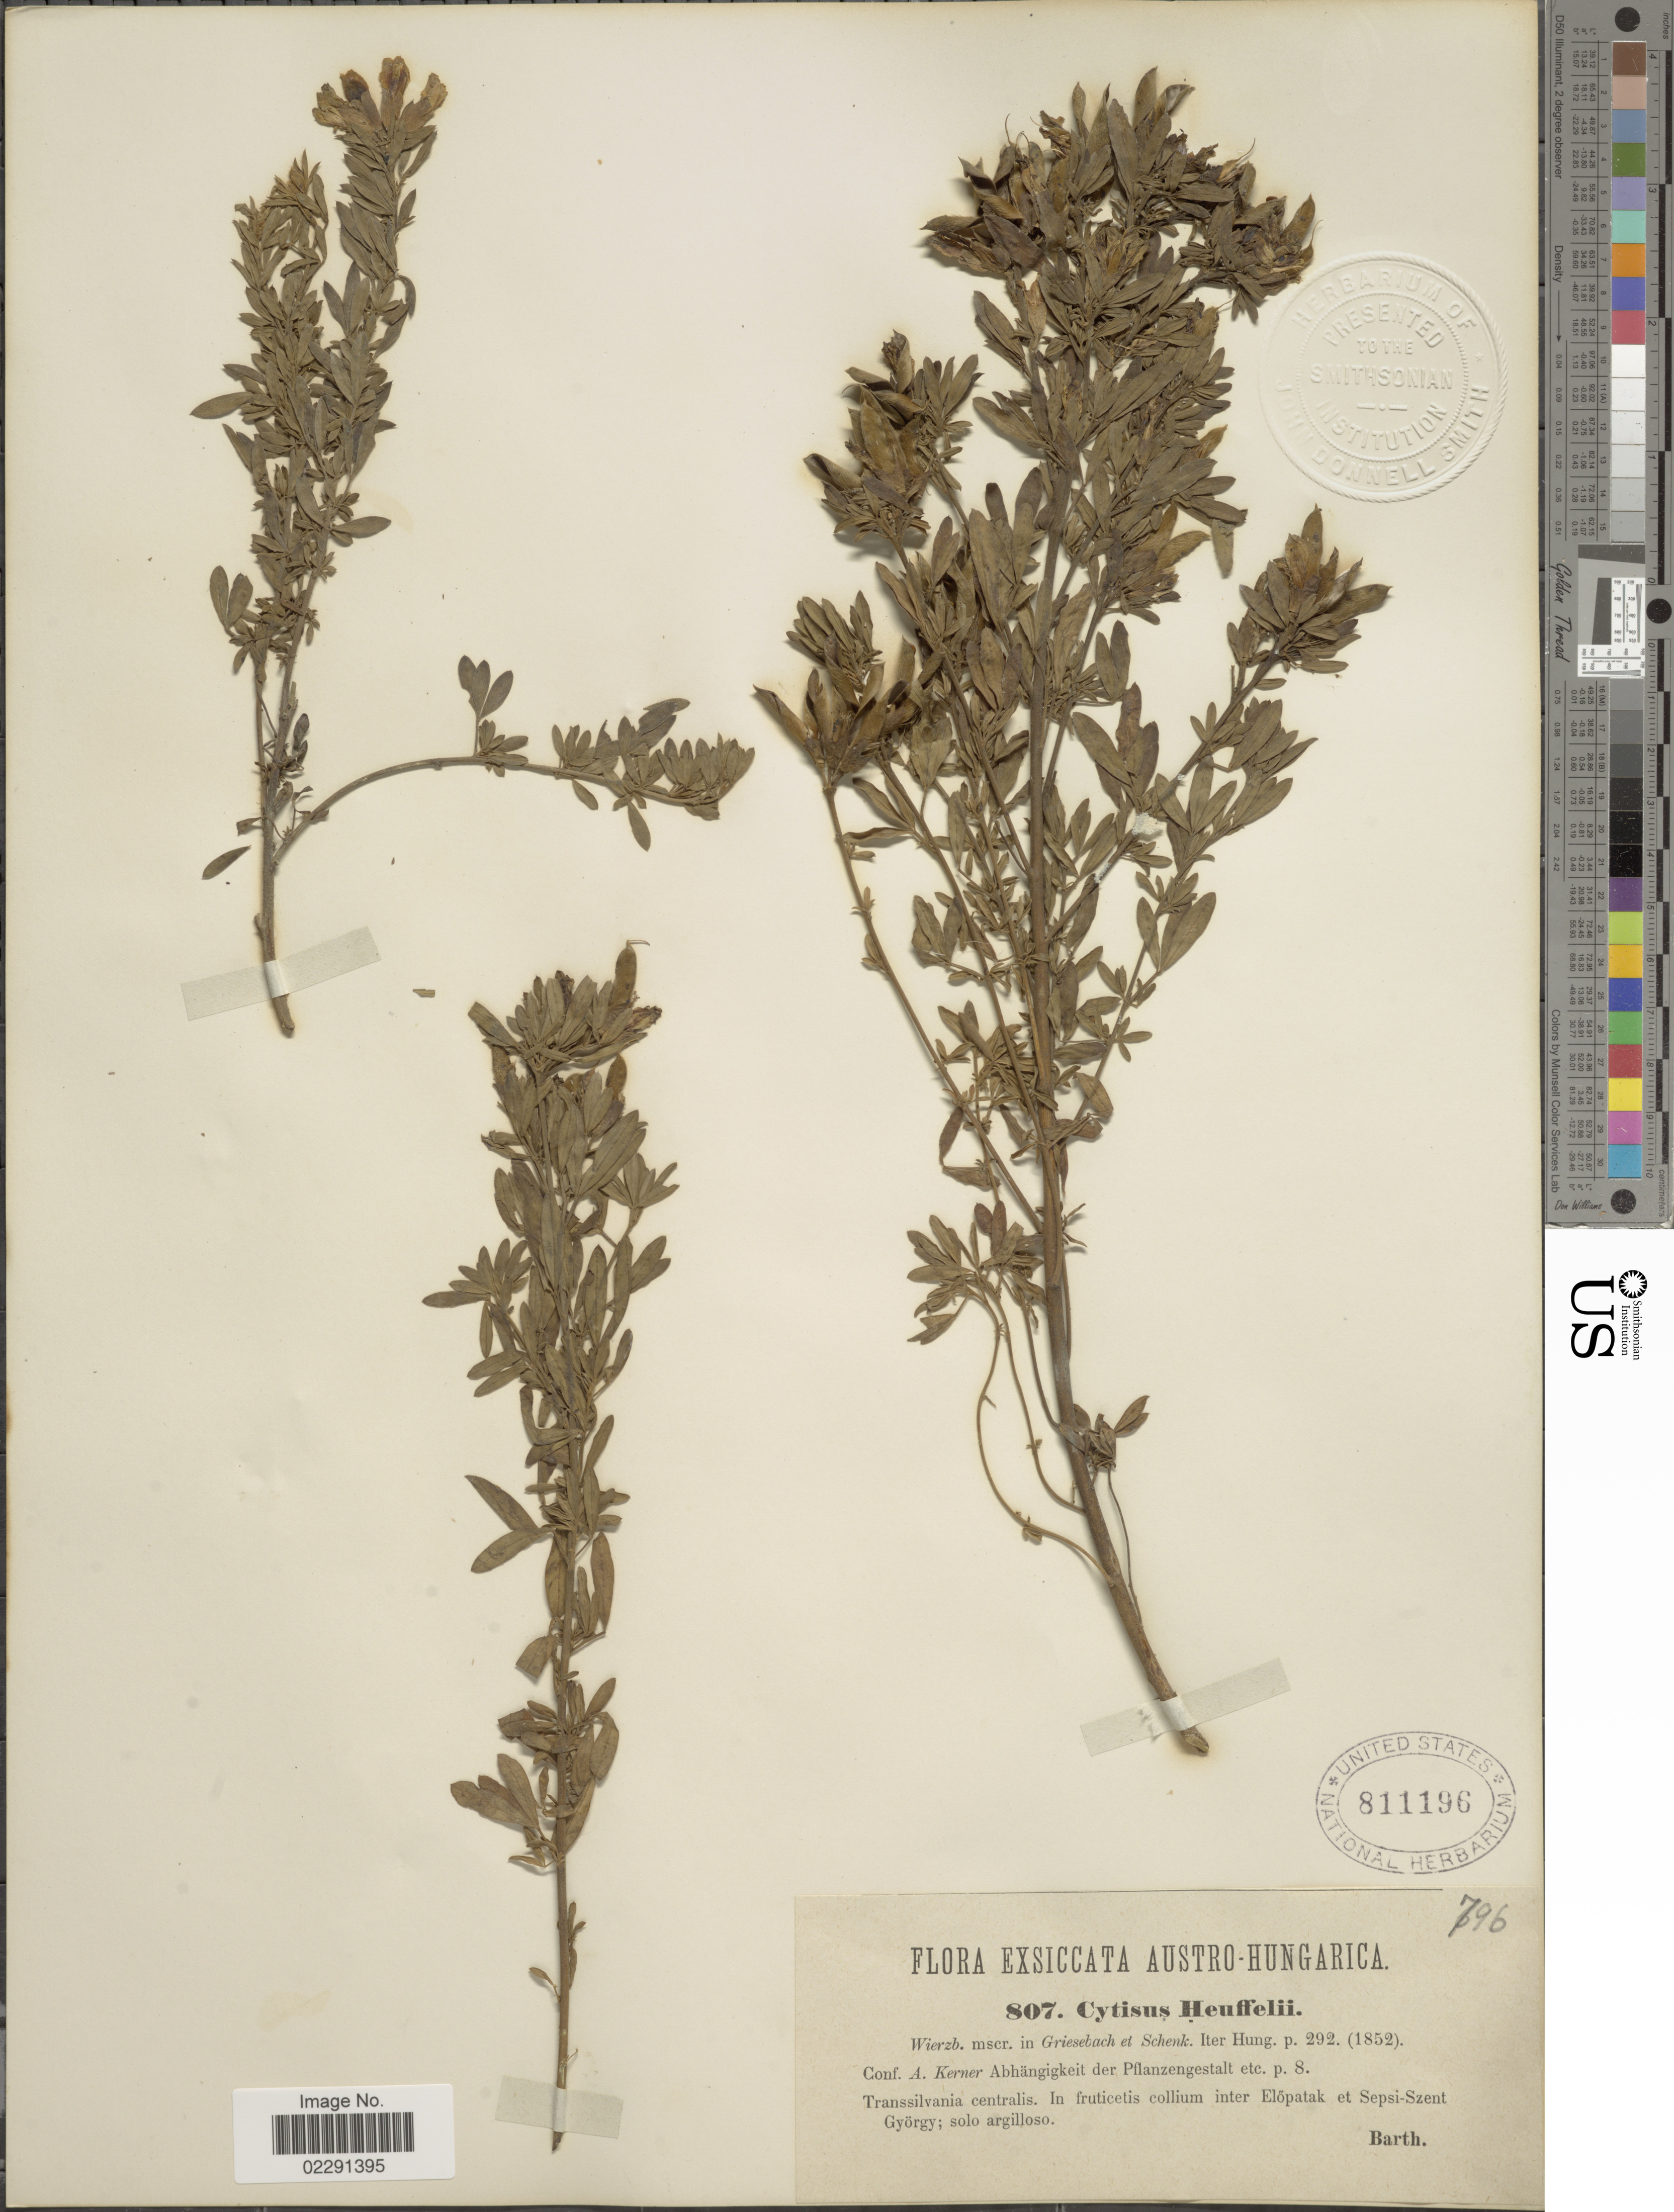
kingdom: Plantae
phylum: Tracheophyta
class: Magnoliopsida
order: Fabales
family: Fabaceae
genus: Cytisus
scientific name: Cytisus heuffelii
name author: Wierzb.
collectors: Barth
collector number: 807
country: Hungary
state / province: Győr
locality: Exsiccata Austro-Hungarica, Transsilvania centralis, in fruticetis collium inter Elopatak et Sepsi-Szent Gyorgy.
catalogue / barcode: US 811196